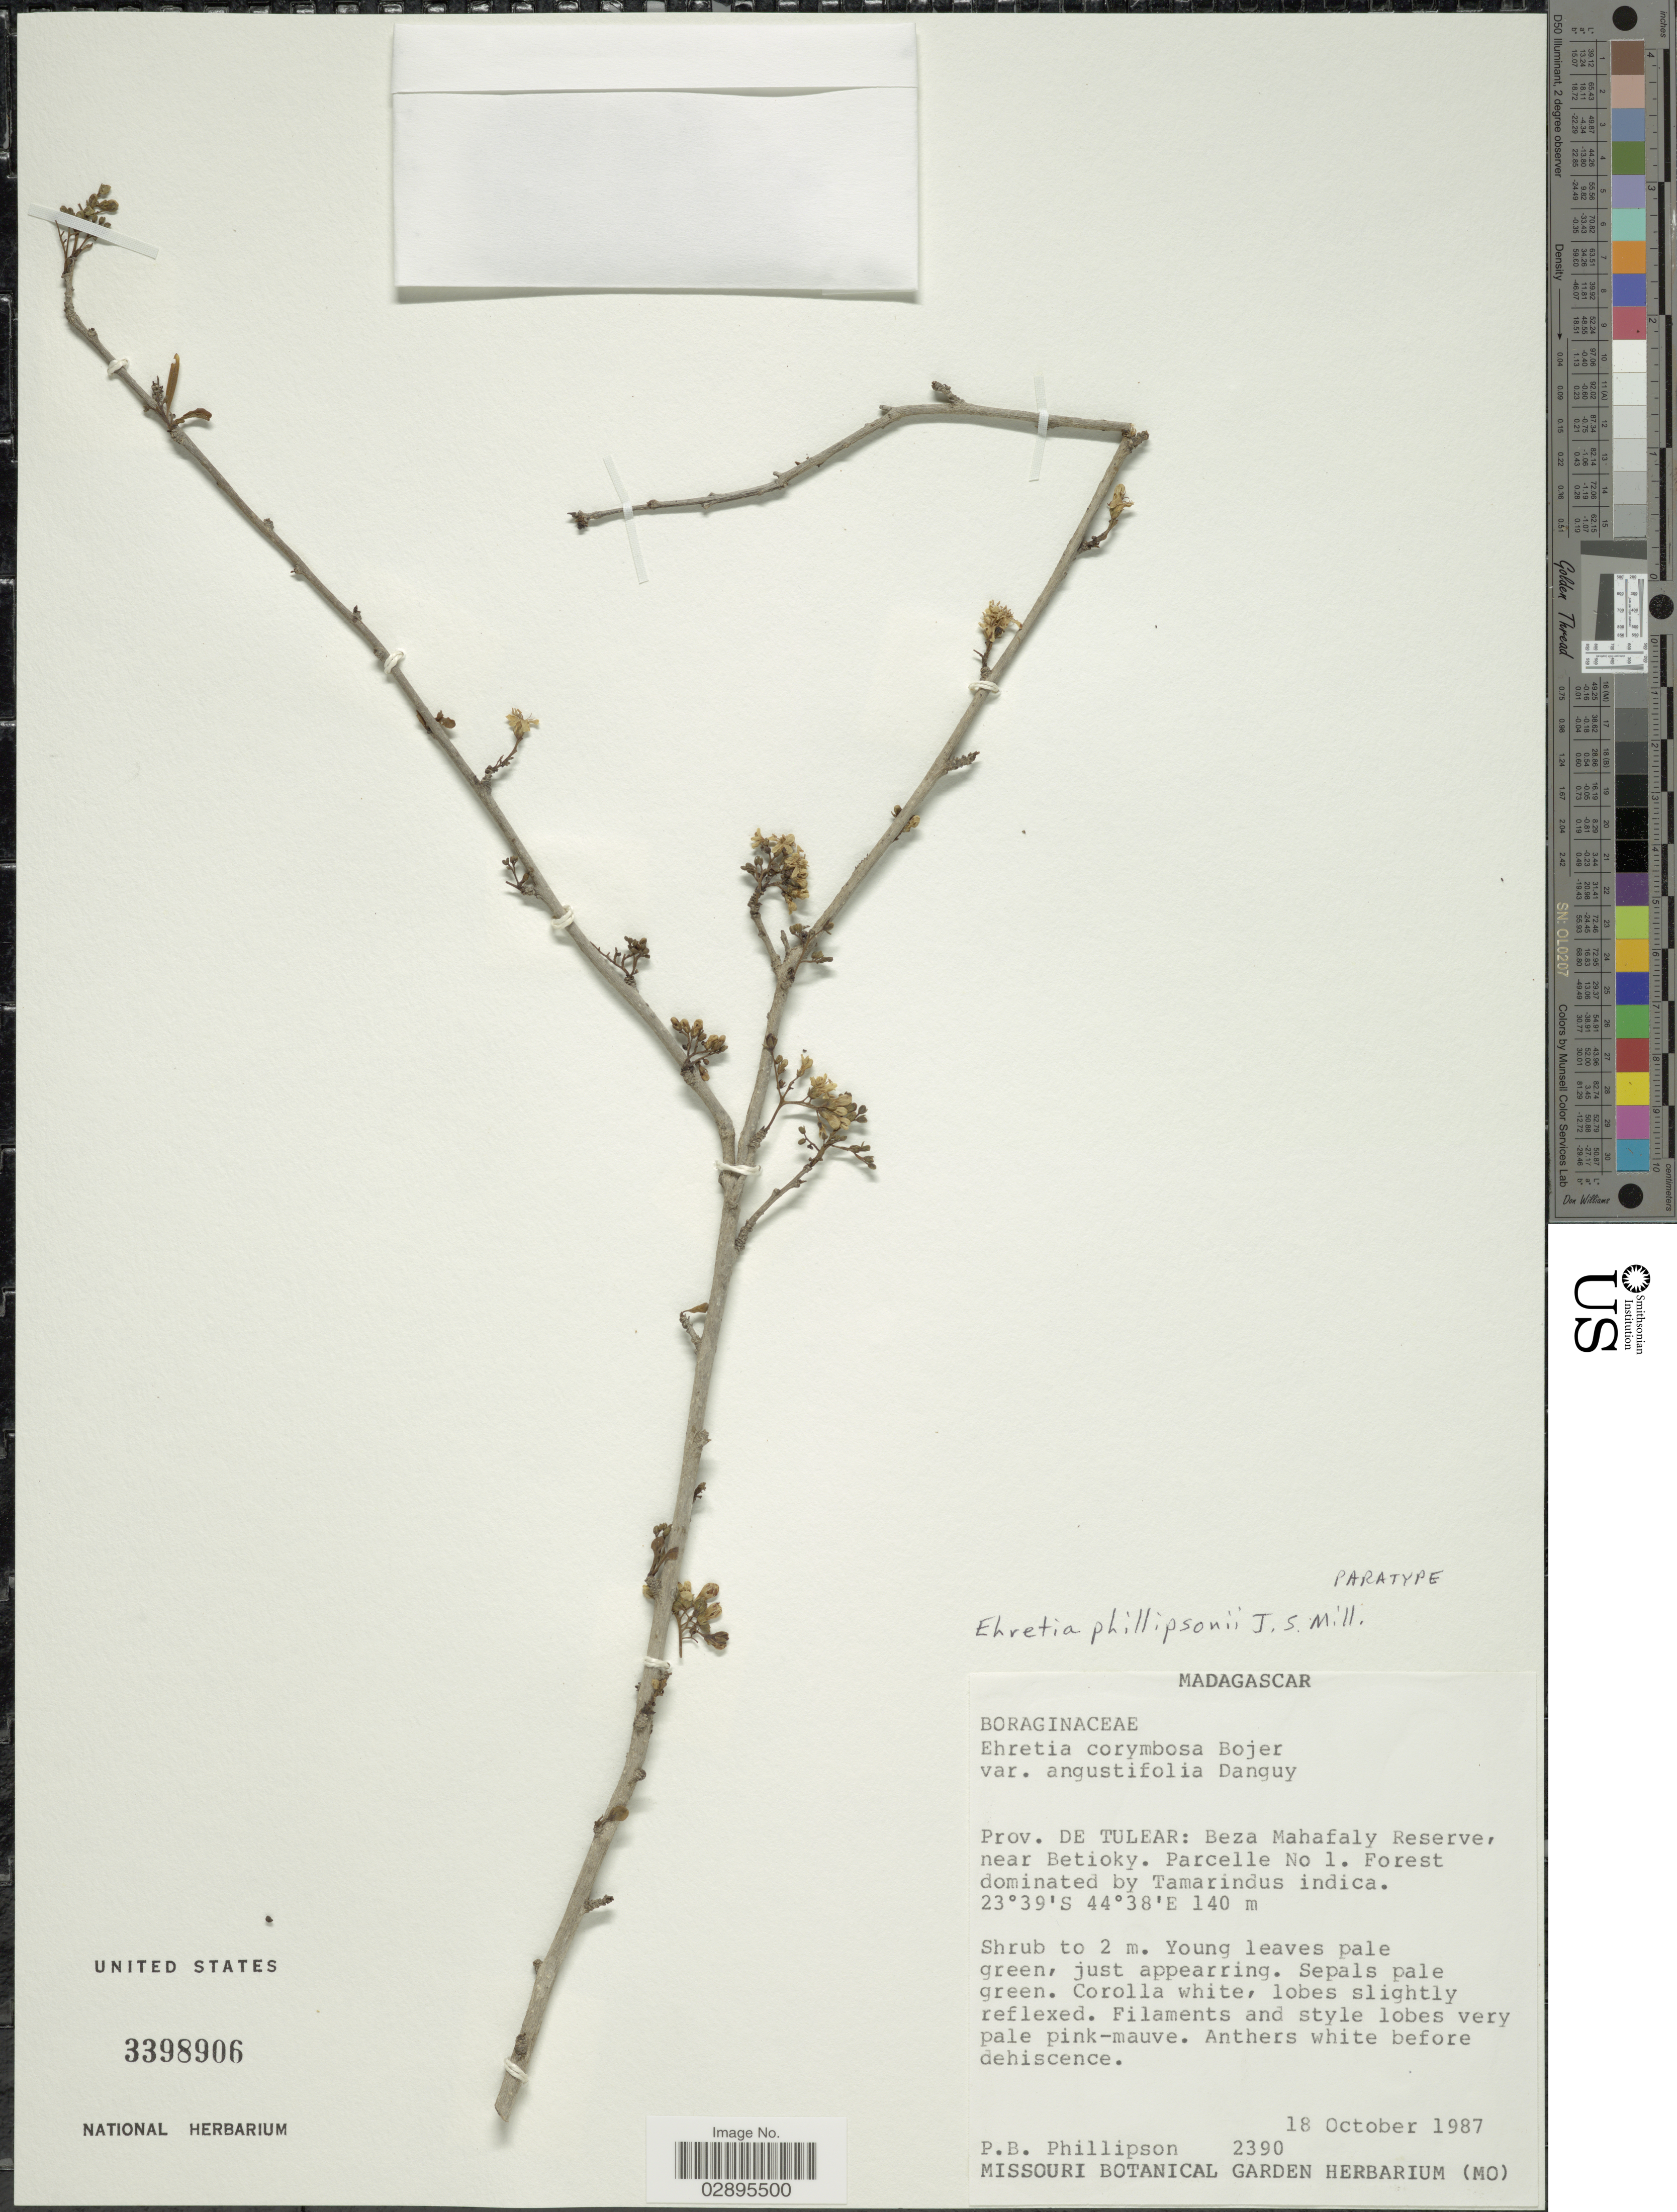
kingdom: Plantae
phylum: Tracheophyta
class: Magnoliopsida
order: Boraginales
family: Ehretiaceae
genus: Ehretia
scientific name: Ehretia phillipsonii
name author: J.S. Mill.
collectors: P. B. Phillipson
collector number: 2390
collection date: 1987-10-18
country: Madagascar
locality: Prov. de Tulear: Beza Mahafaly Reserve, near Betioky. Parcelle No 1.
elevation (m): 140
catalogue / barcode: US 3398906